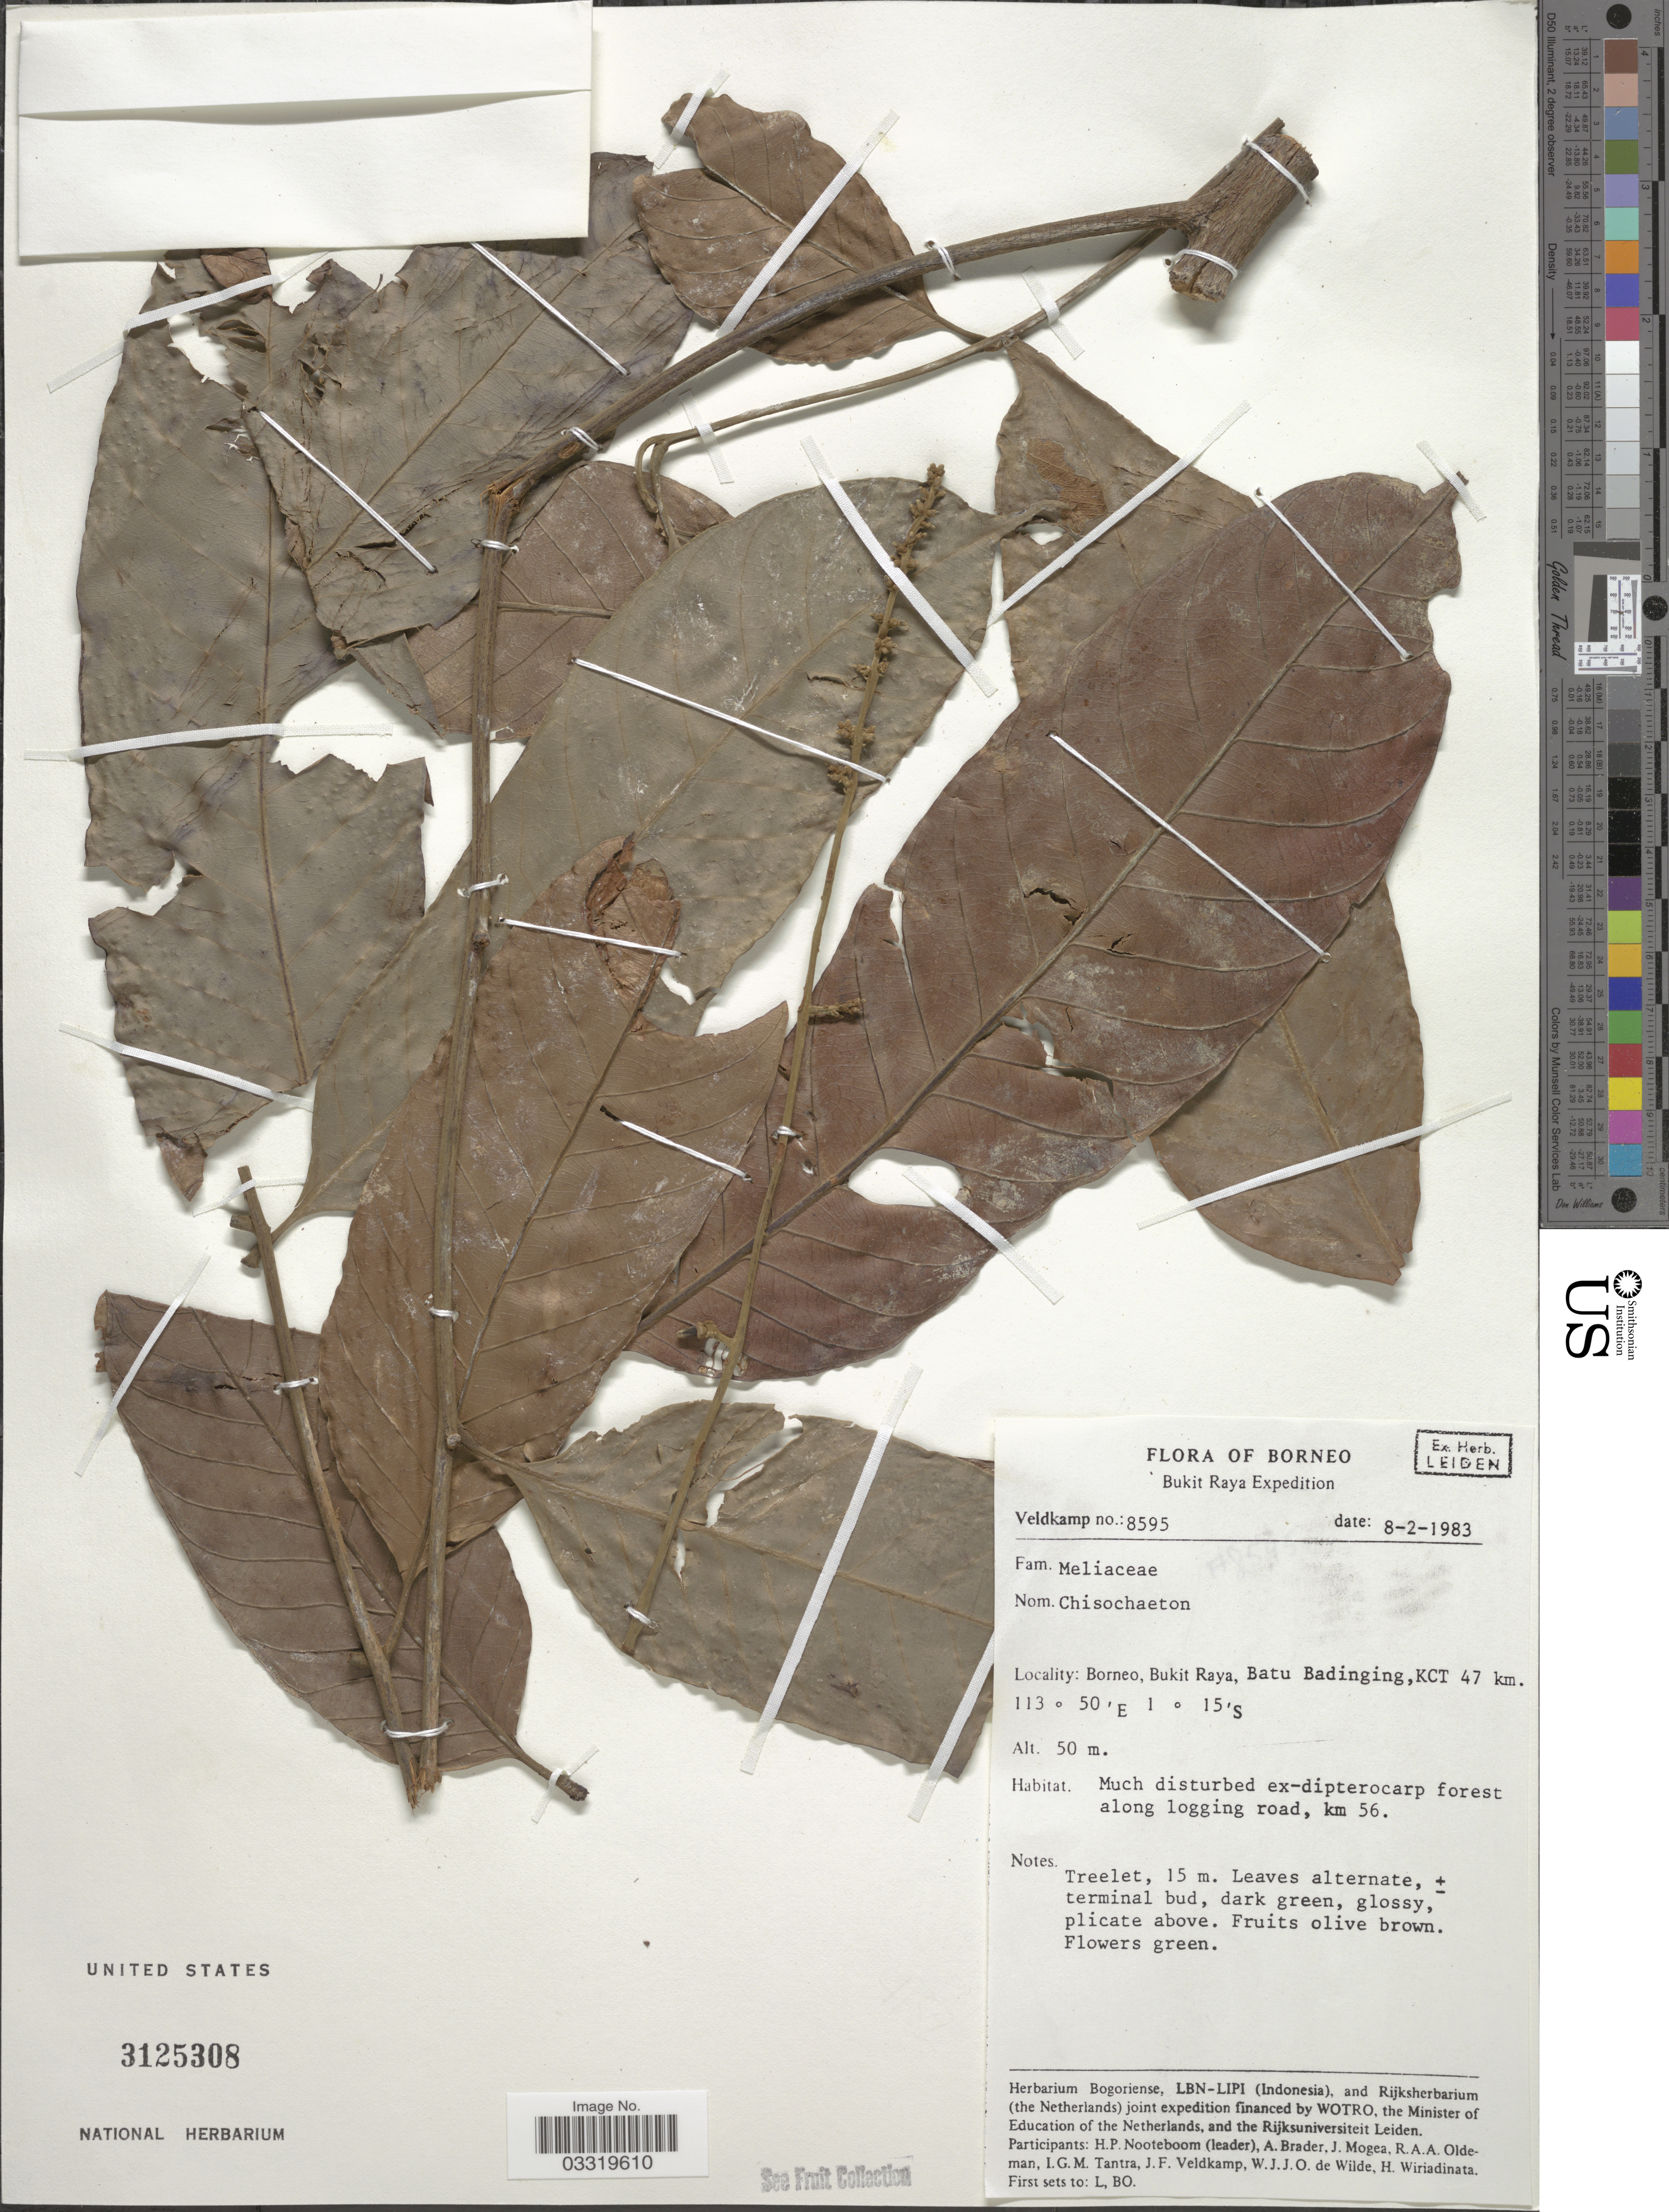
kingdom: Plantae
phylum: Tracheophyta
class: Magnoliopsida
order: Sapindales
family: Meliaceae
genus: Chisocheton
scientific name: Chisocheton sp.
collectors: J. F. Veldkamp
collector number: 8595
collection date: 1983-02-08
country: Indonesia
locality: Borneo, Bukit Raya, Batu Badinging, KCT 47 km.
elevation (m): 50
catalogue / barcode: US 3125308